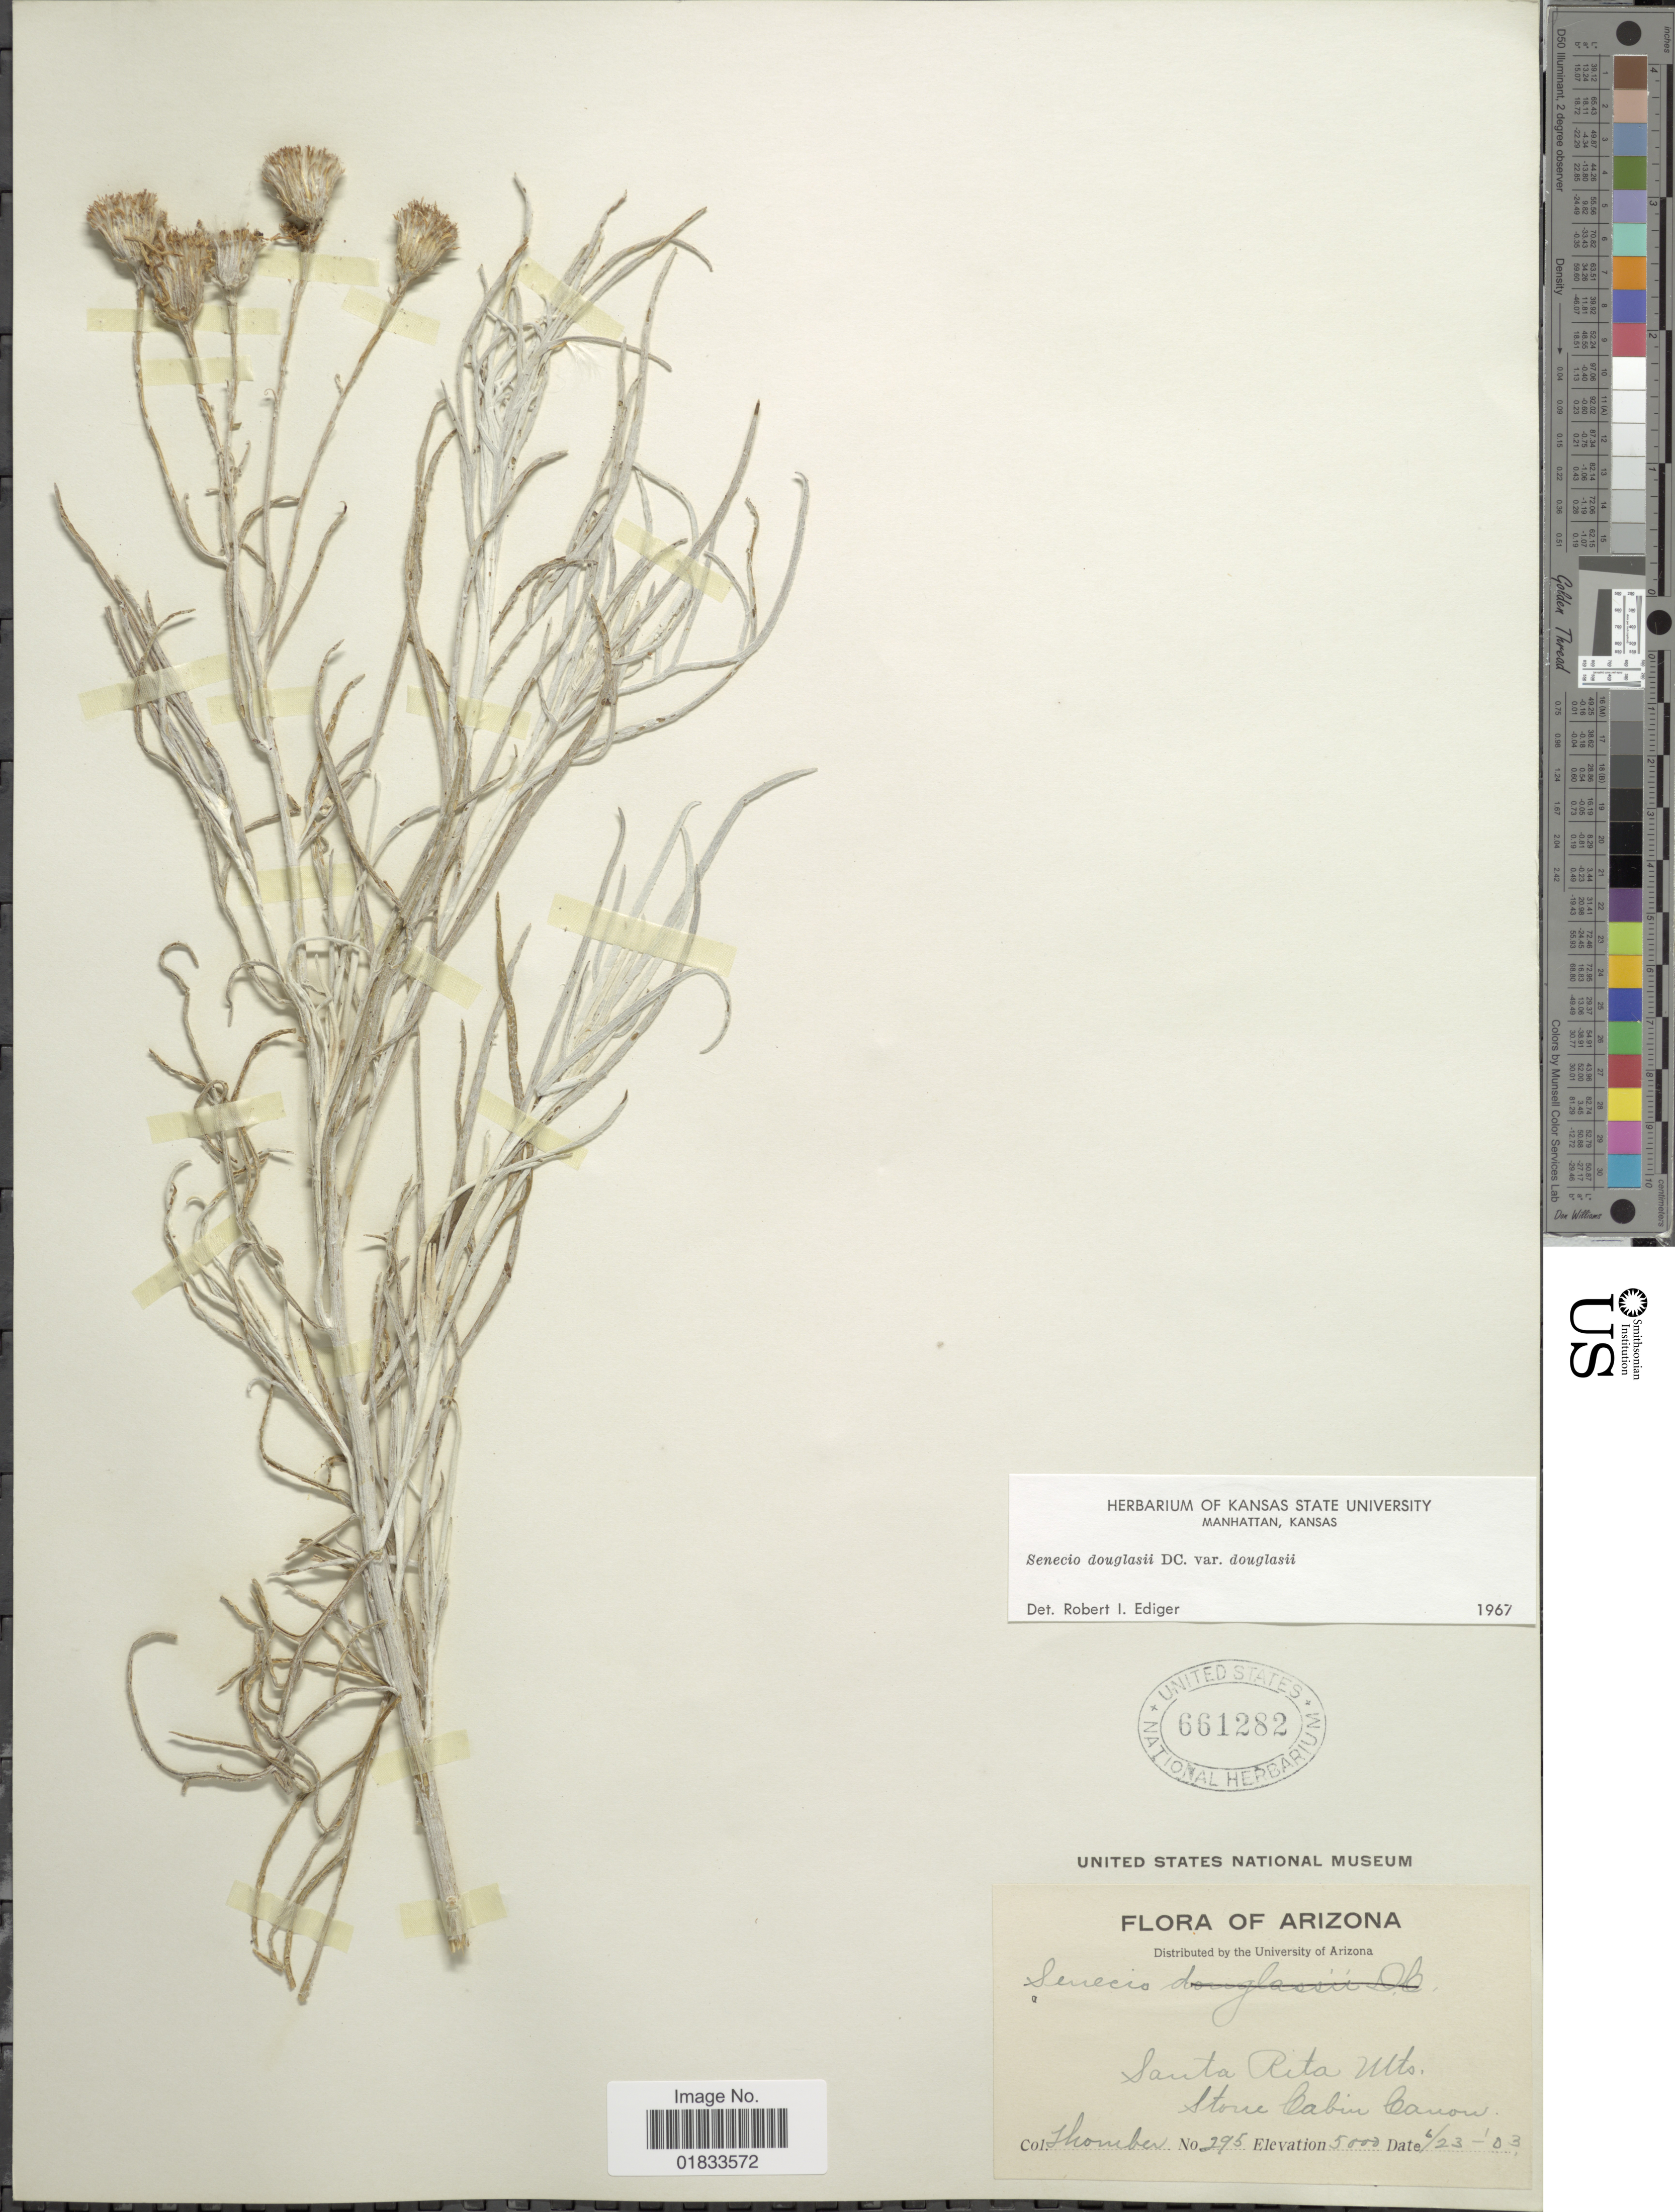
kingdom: Plantae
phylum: Tracheophyta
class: Magnoliopsida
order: Asterales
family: Asteraceae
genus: Senecio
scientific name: Senecio flaccidus var. douglasii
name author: (DC.) B.L. Turner & T.M. Barkley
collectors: J. Thornber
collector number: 295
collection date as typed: Transcribed d/m/y: 23/6/03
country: United States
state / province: Arizona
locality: Santa Rita Mts., Stone Cabin Canon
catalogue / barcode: US 661282